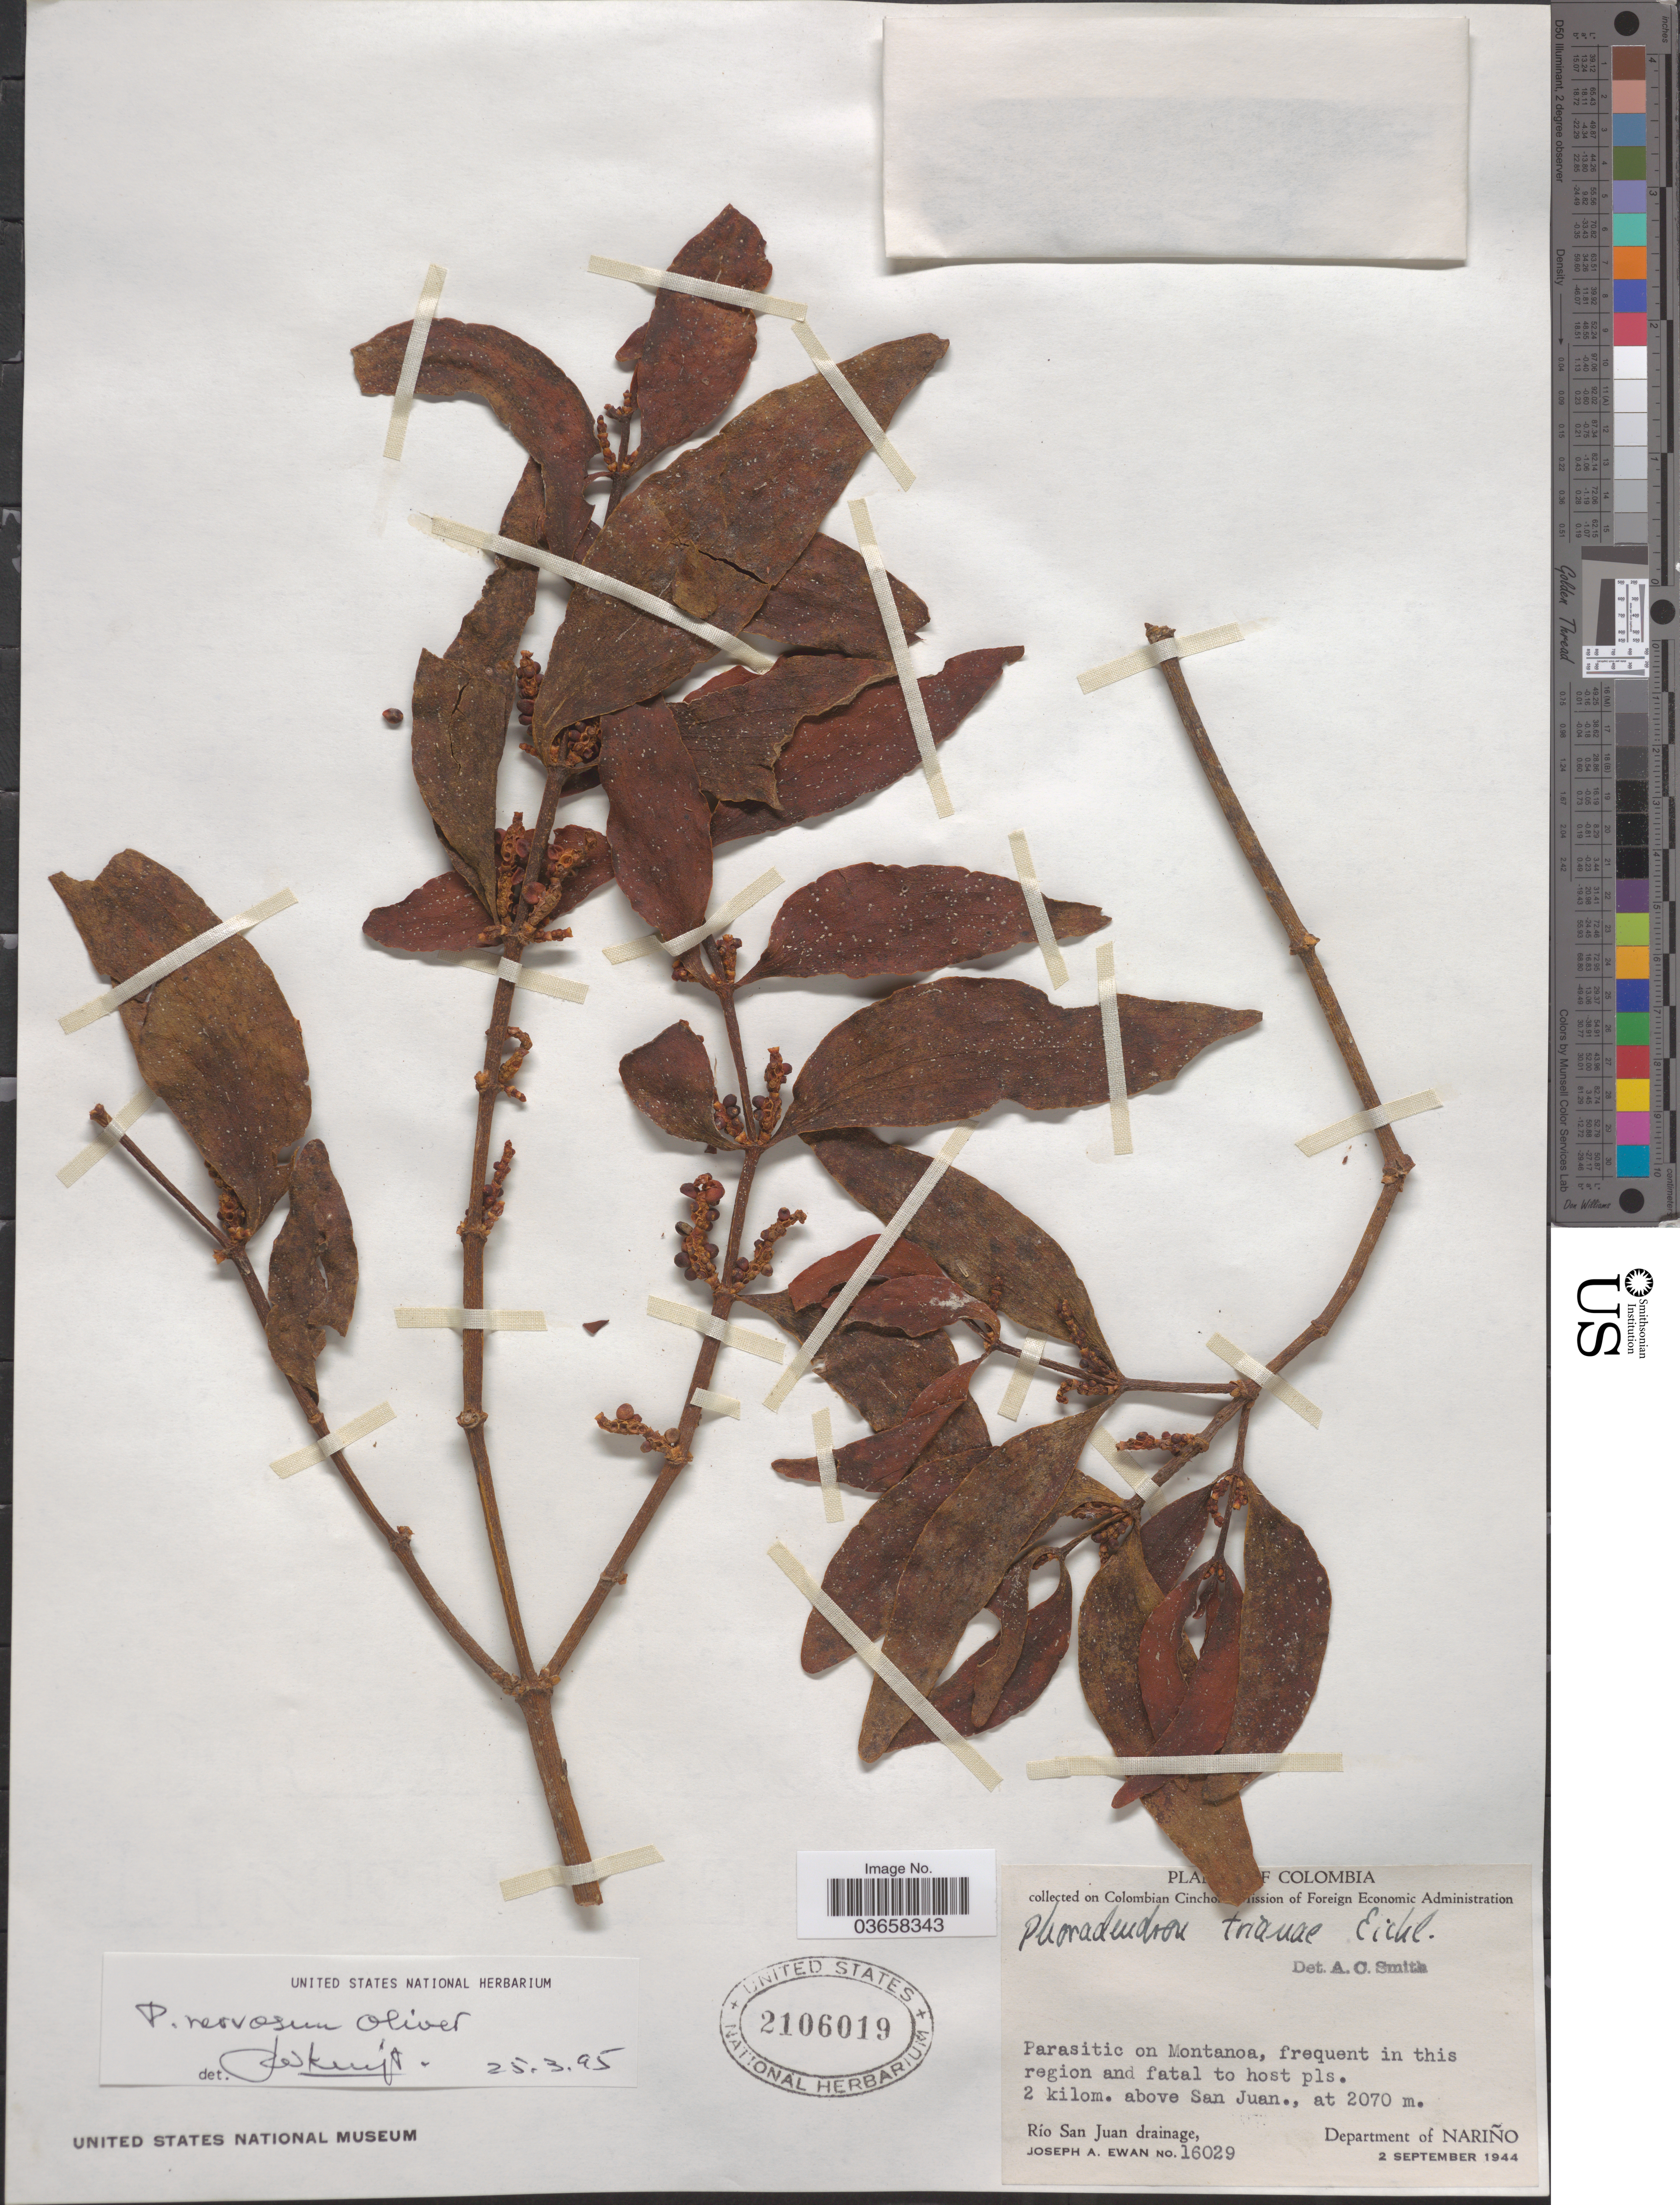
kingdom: Plantae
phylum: Tracheophyta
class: Magnoliopsida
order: Santalales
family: Viscaceae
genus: Phoradendron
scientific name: Phoradendron nervosum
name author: Oliv.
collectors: J. A. Ewan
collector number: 16029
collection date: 1944-09-02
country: Colombia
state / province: Nariño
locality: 2 kilom. above San Juan. Río San Juan drainage, Department of Nariño.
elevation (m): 2070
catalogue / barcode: US 2106019